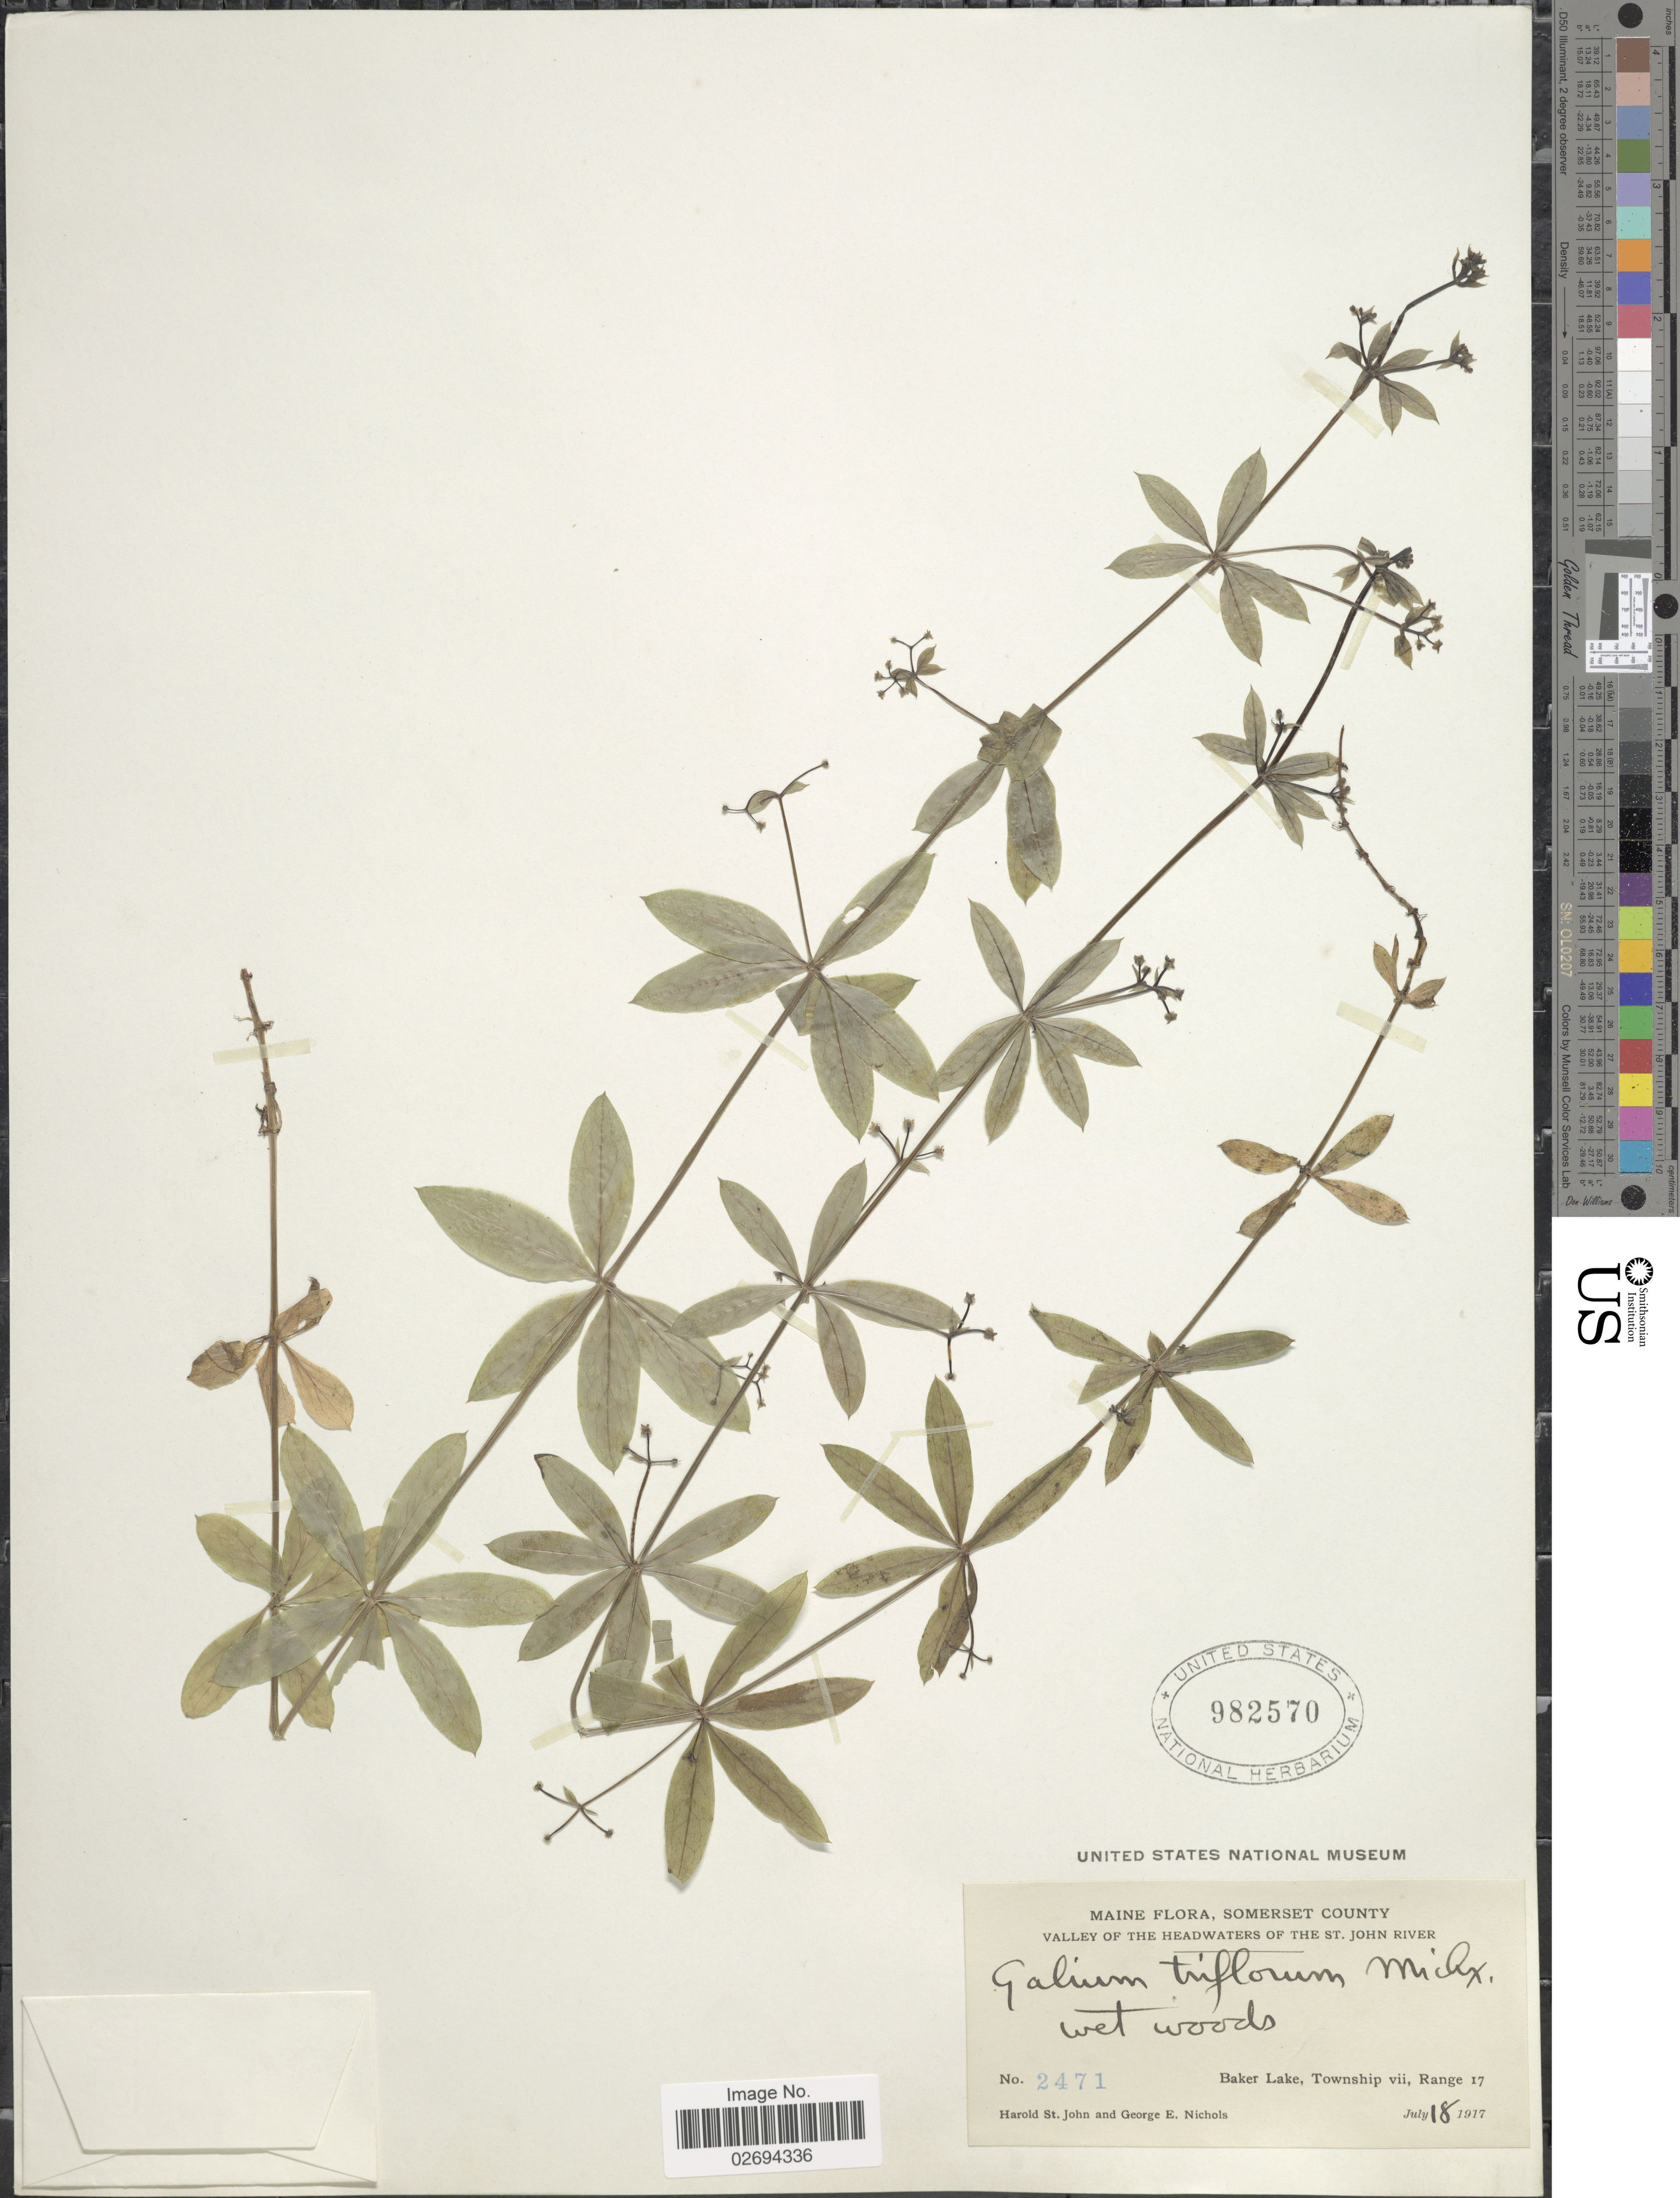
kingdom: Plantae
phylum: Tracheophyta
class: Magnoliopsida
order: Gentianales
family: Rubiaceae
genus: Galium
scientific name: Galium triflorum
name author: Michx.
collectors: H. St. John & G. E. Nichols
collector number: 2471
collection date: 1917-07-18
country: United States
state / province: Maine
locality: Somerset County. Valley of the headwaters of the St. John River. Baker Lake, Township vii, Range 17.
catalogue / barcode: US 982570